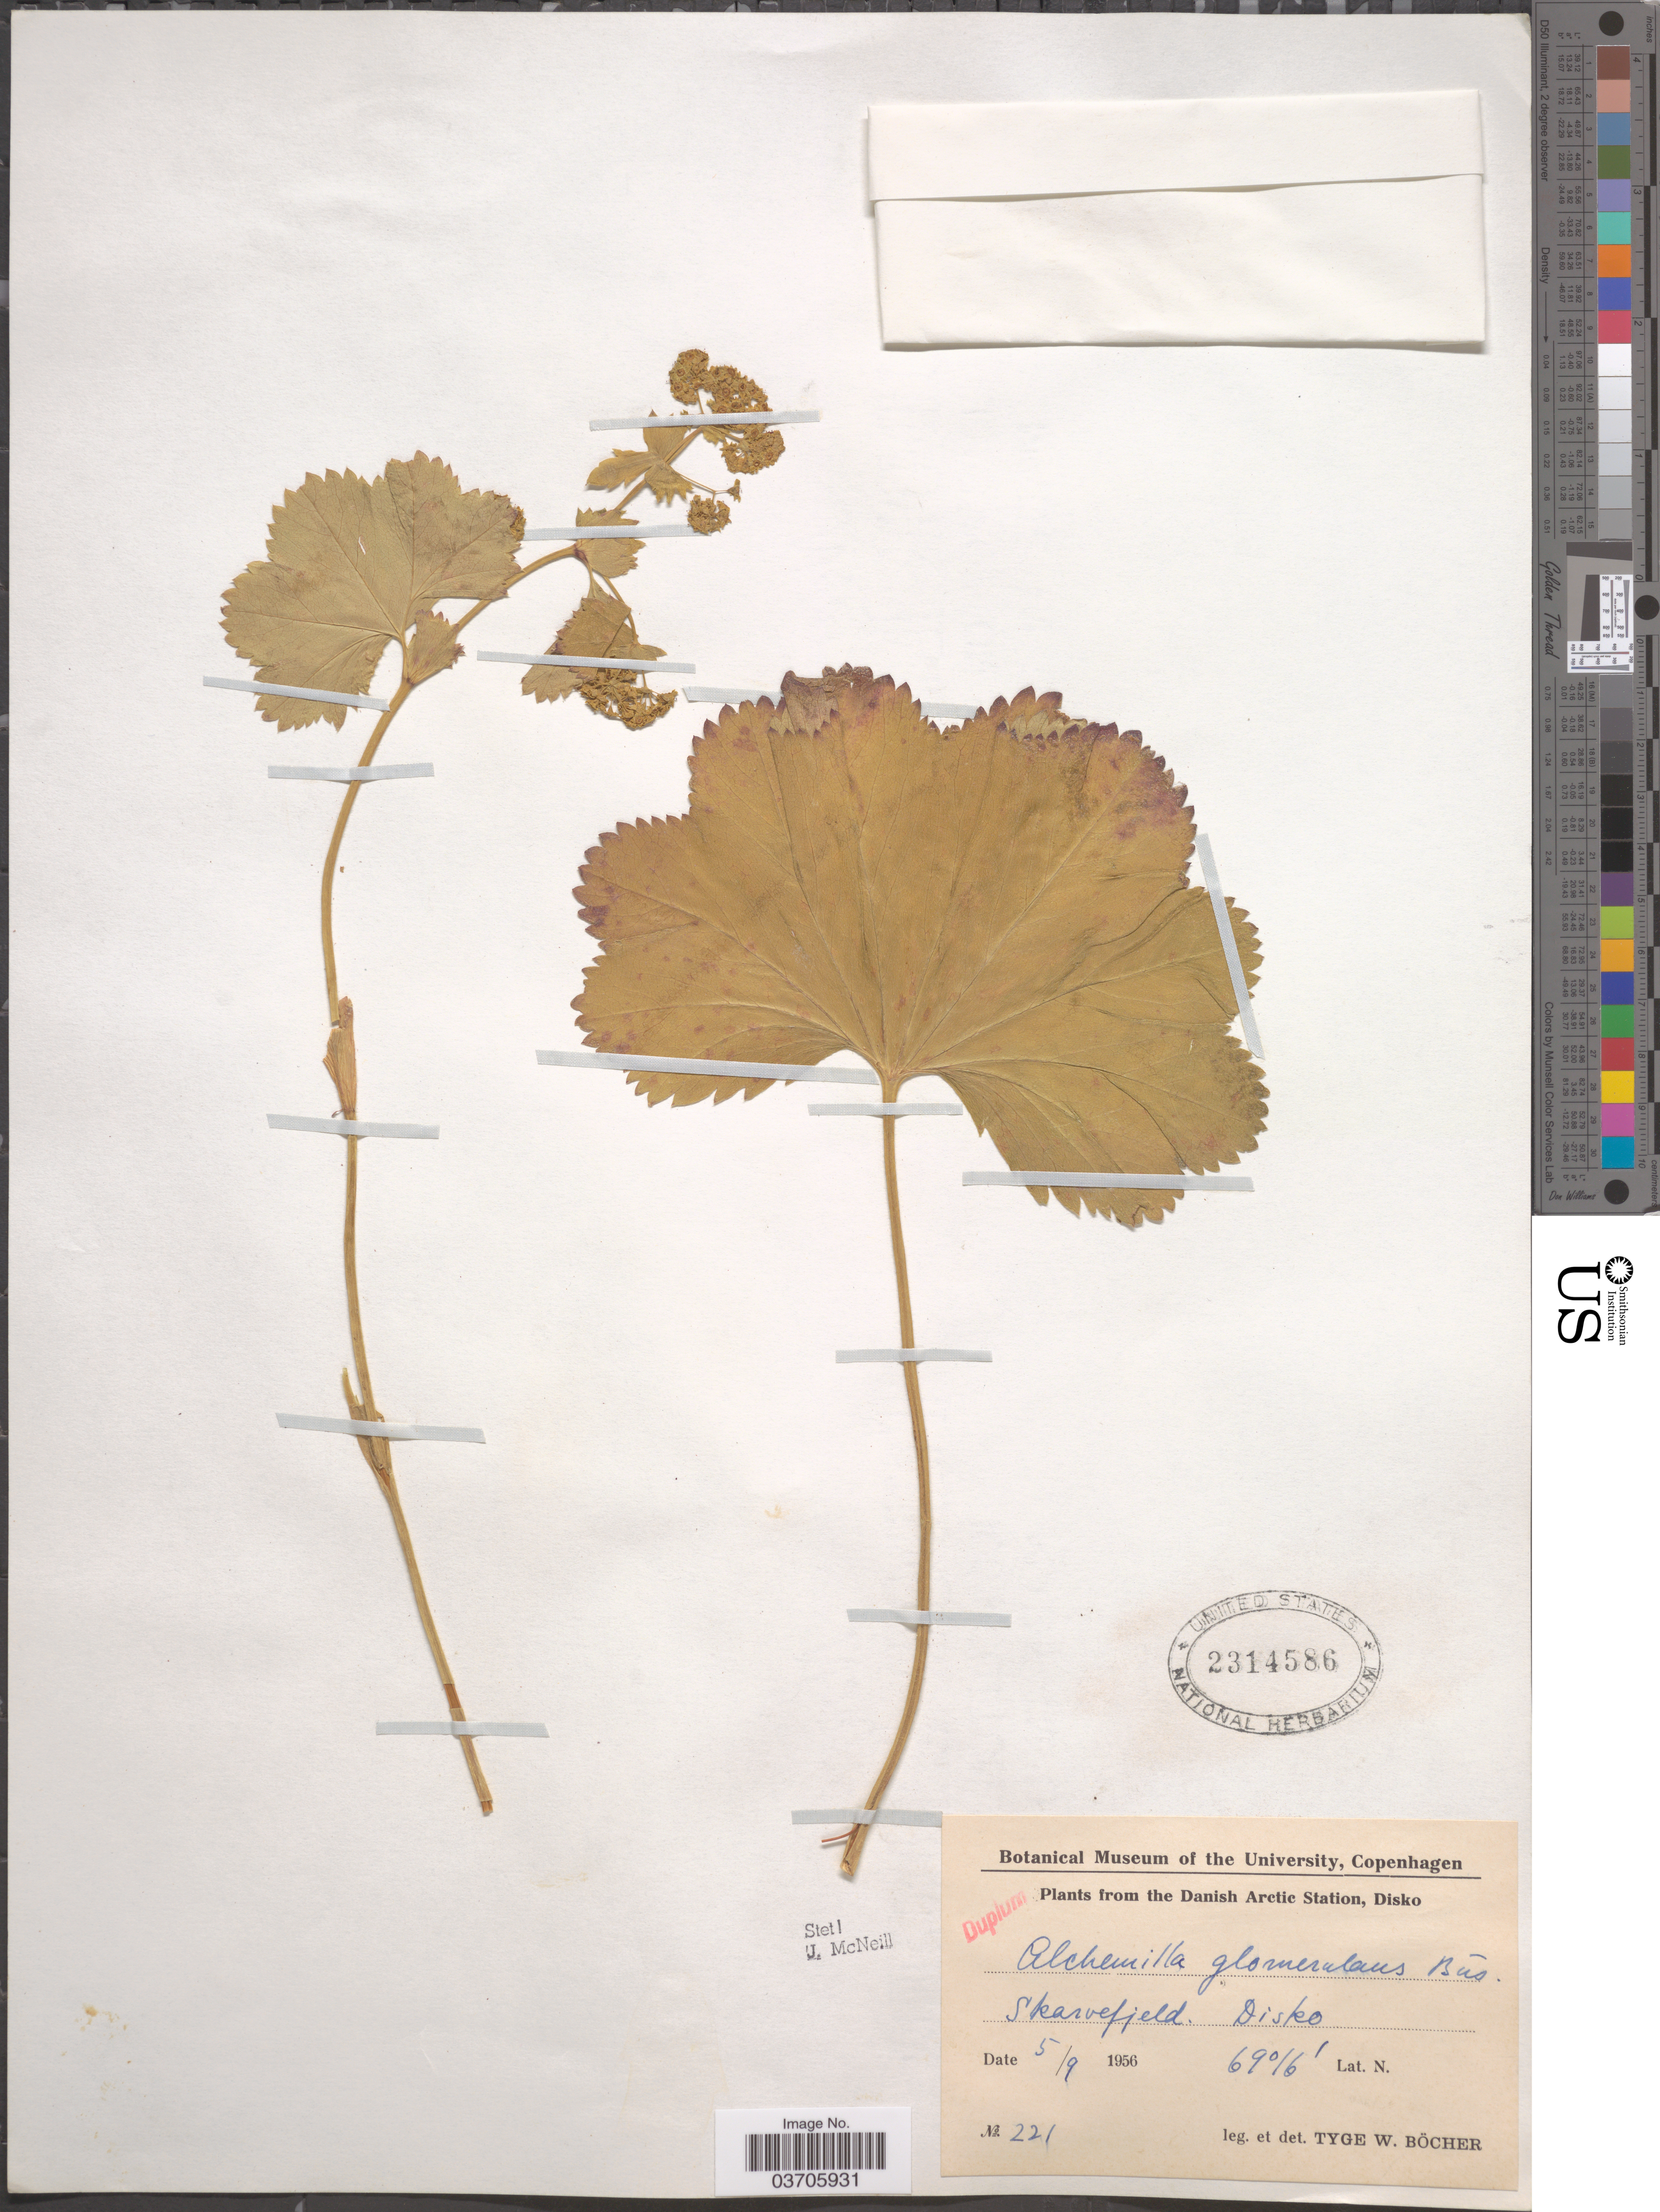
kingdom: Plantae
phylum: Tracheophyta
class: Magnoliopsida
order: Rosales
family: Rosaceae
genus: Alchemilla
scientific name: Alchemilla glomerulans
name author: Buser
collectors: T. Böcher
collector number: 221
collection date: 1956-09-05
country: Greenland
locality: The Danish Arctic Station, Disko. Skarvefjeld. Disko.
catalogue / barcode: US 2314586